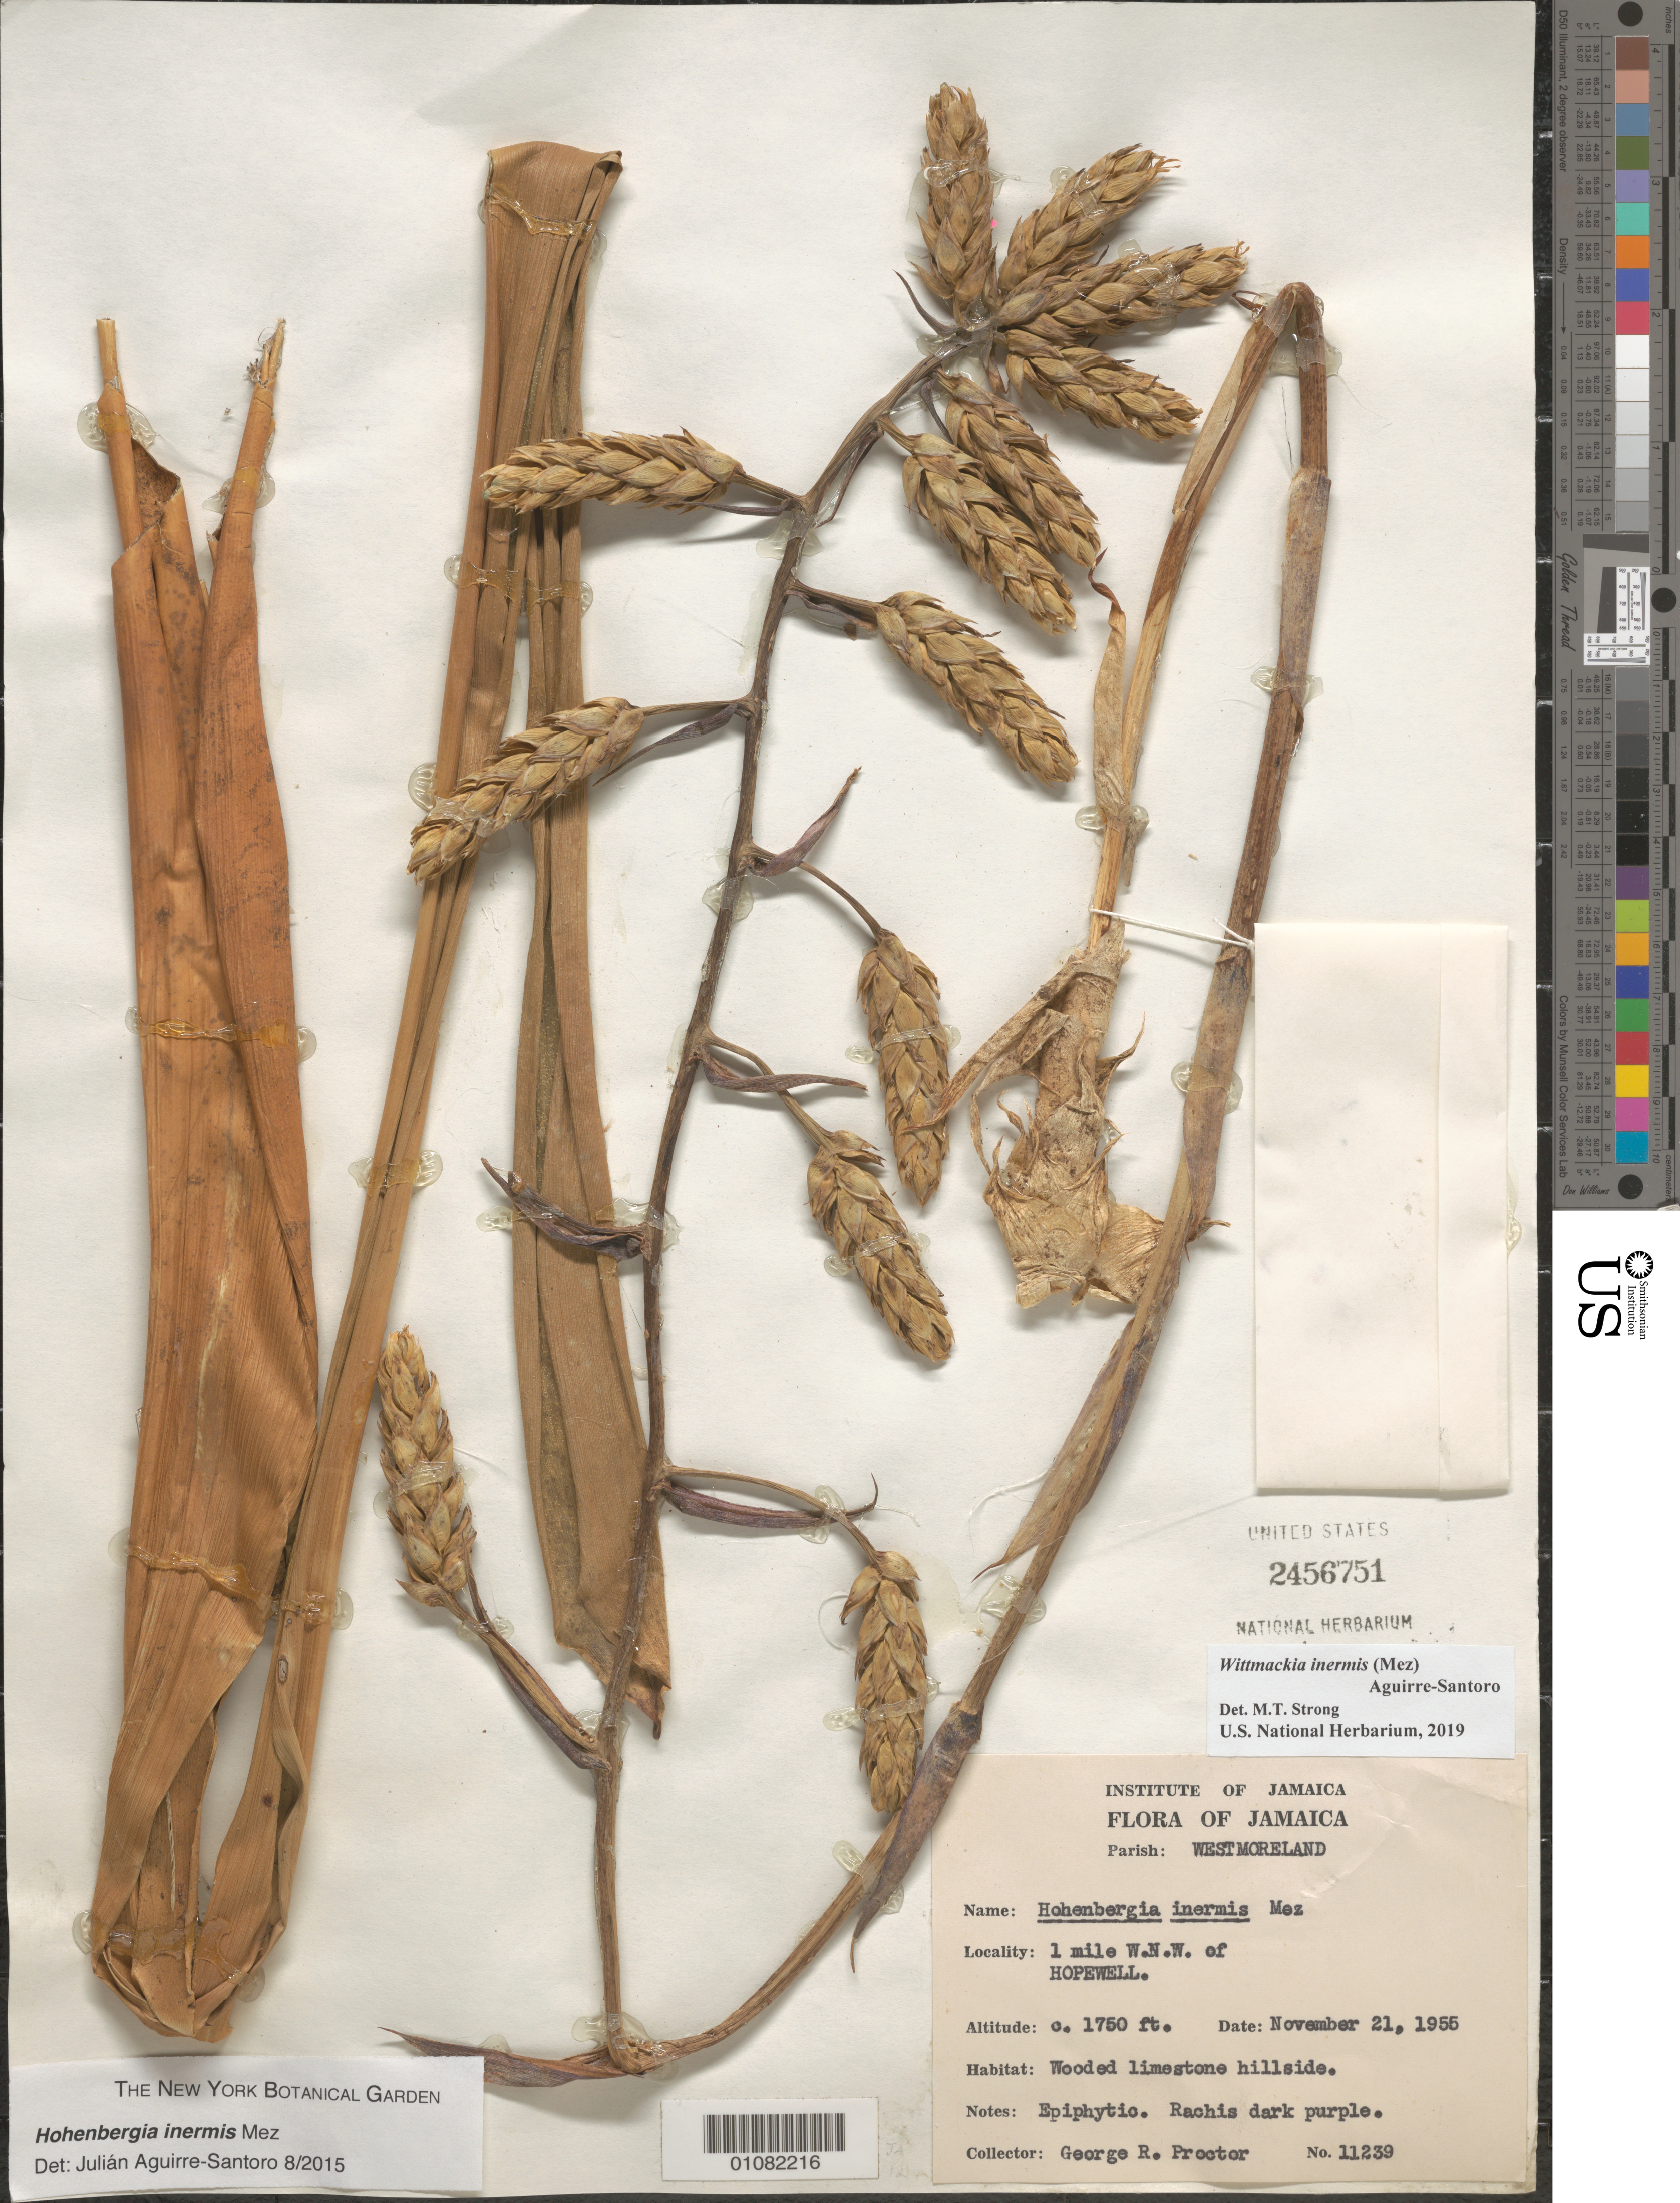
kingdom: Plantae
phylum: Tracheophyta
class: Liliopsida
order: Poales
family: Bromeliaceae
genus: Wittmackia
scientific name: Wittmackia inermis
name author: (Mez) Aguirre-Santoro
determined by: Strong, Mark T., (BOT), Smithsonian Institution - National Museum of Natural History (UNITED STATES)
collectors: G. R. Proctor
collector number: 11239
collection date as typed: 21 Nov 1956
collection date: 1956-11-21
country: Jamaica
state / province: Westmoreland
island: Jamaica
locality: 1 mile WNW of Hopewell.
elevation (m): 533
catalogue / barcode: US 2456751